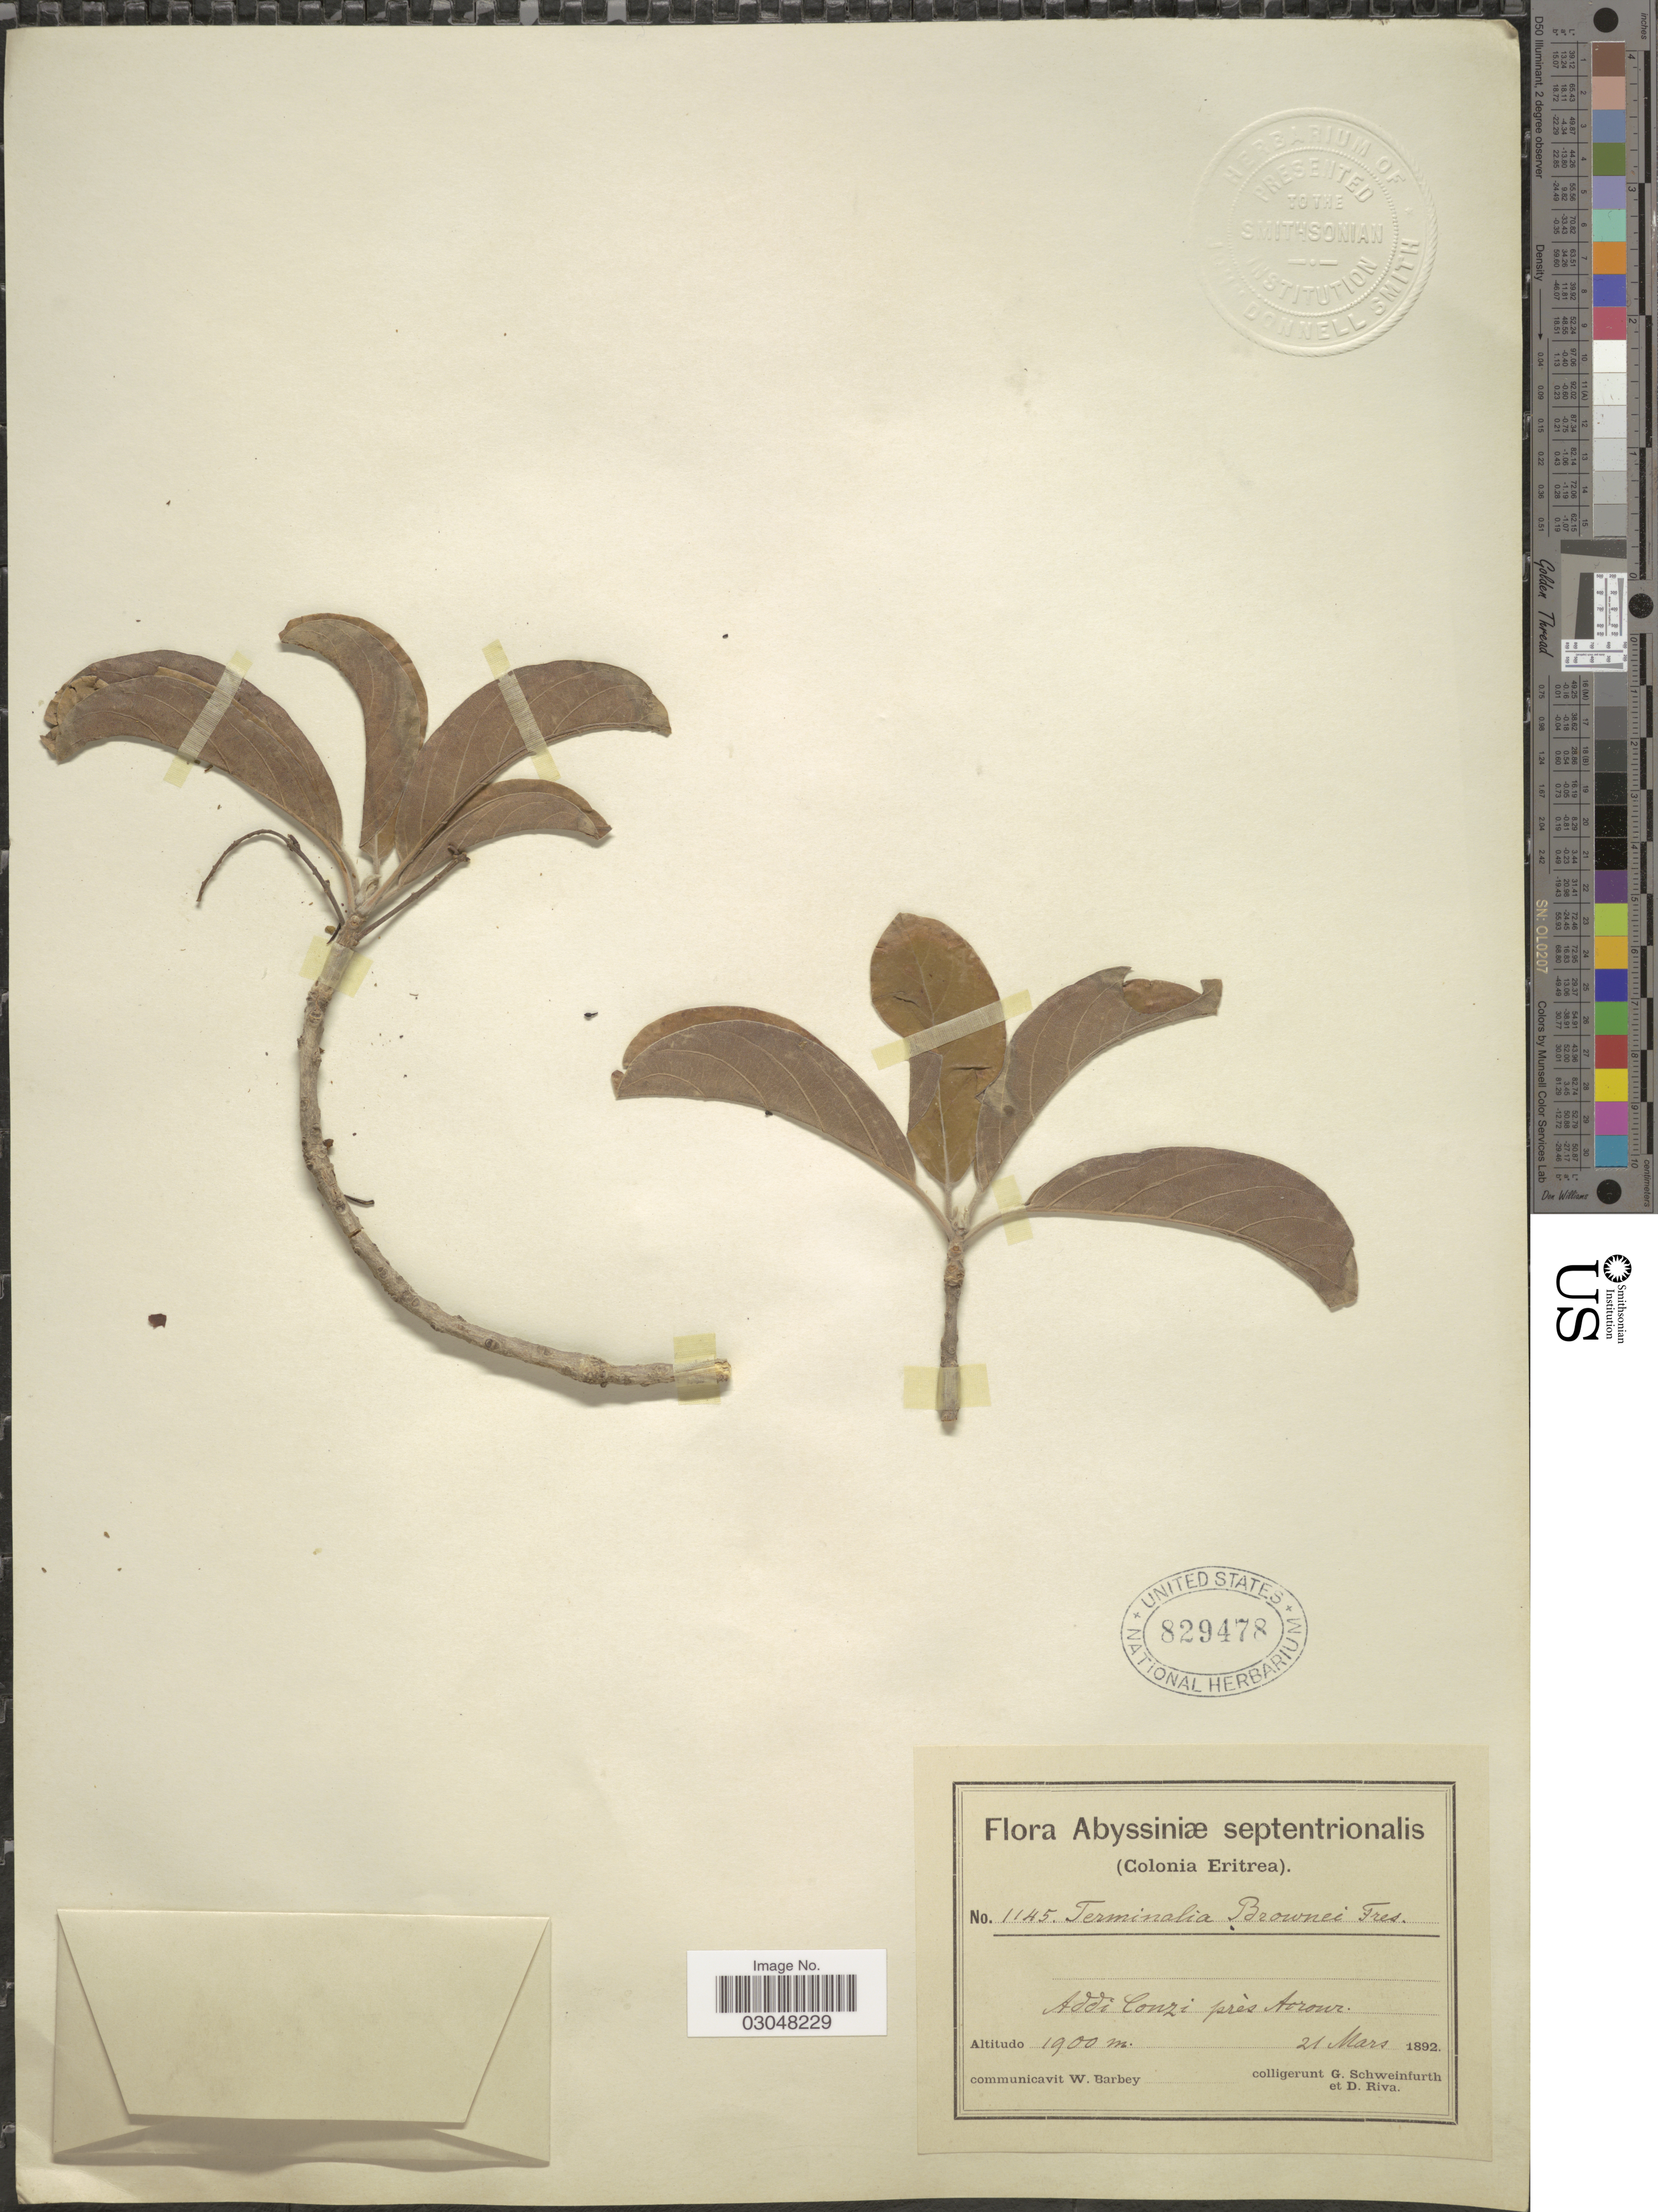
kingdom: Plantae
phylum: Tracheophyta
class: Magnoliopsida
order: Myrtales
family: Combretaceae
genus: Terminalia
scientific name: Terminalia brownii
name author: Fresen.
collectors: G. A. Schweinfurth (herbarium) & D. Riva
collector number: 1145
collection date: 1892-03-21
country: Eritrea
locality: Abyssiniæ septentrionalis. (Colonia Eritrea). Addo Conzi près Acrour.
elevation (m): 1900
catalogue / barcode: US 829478